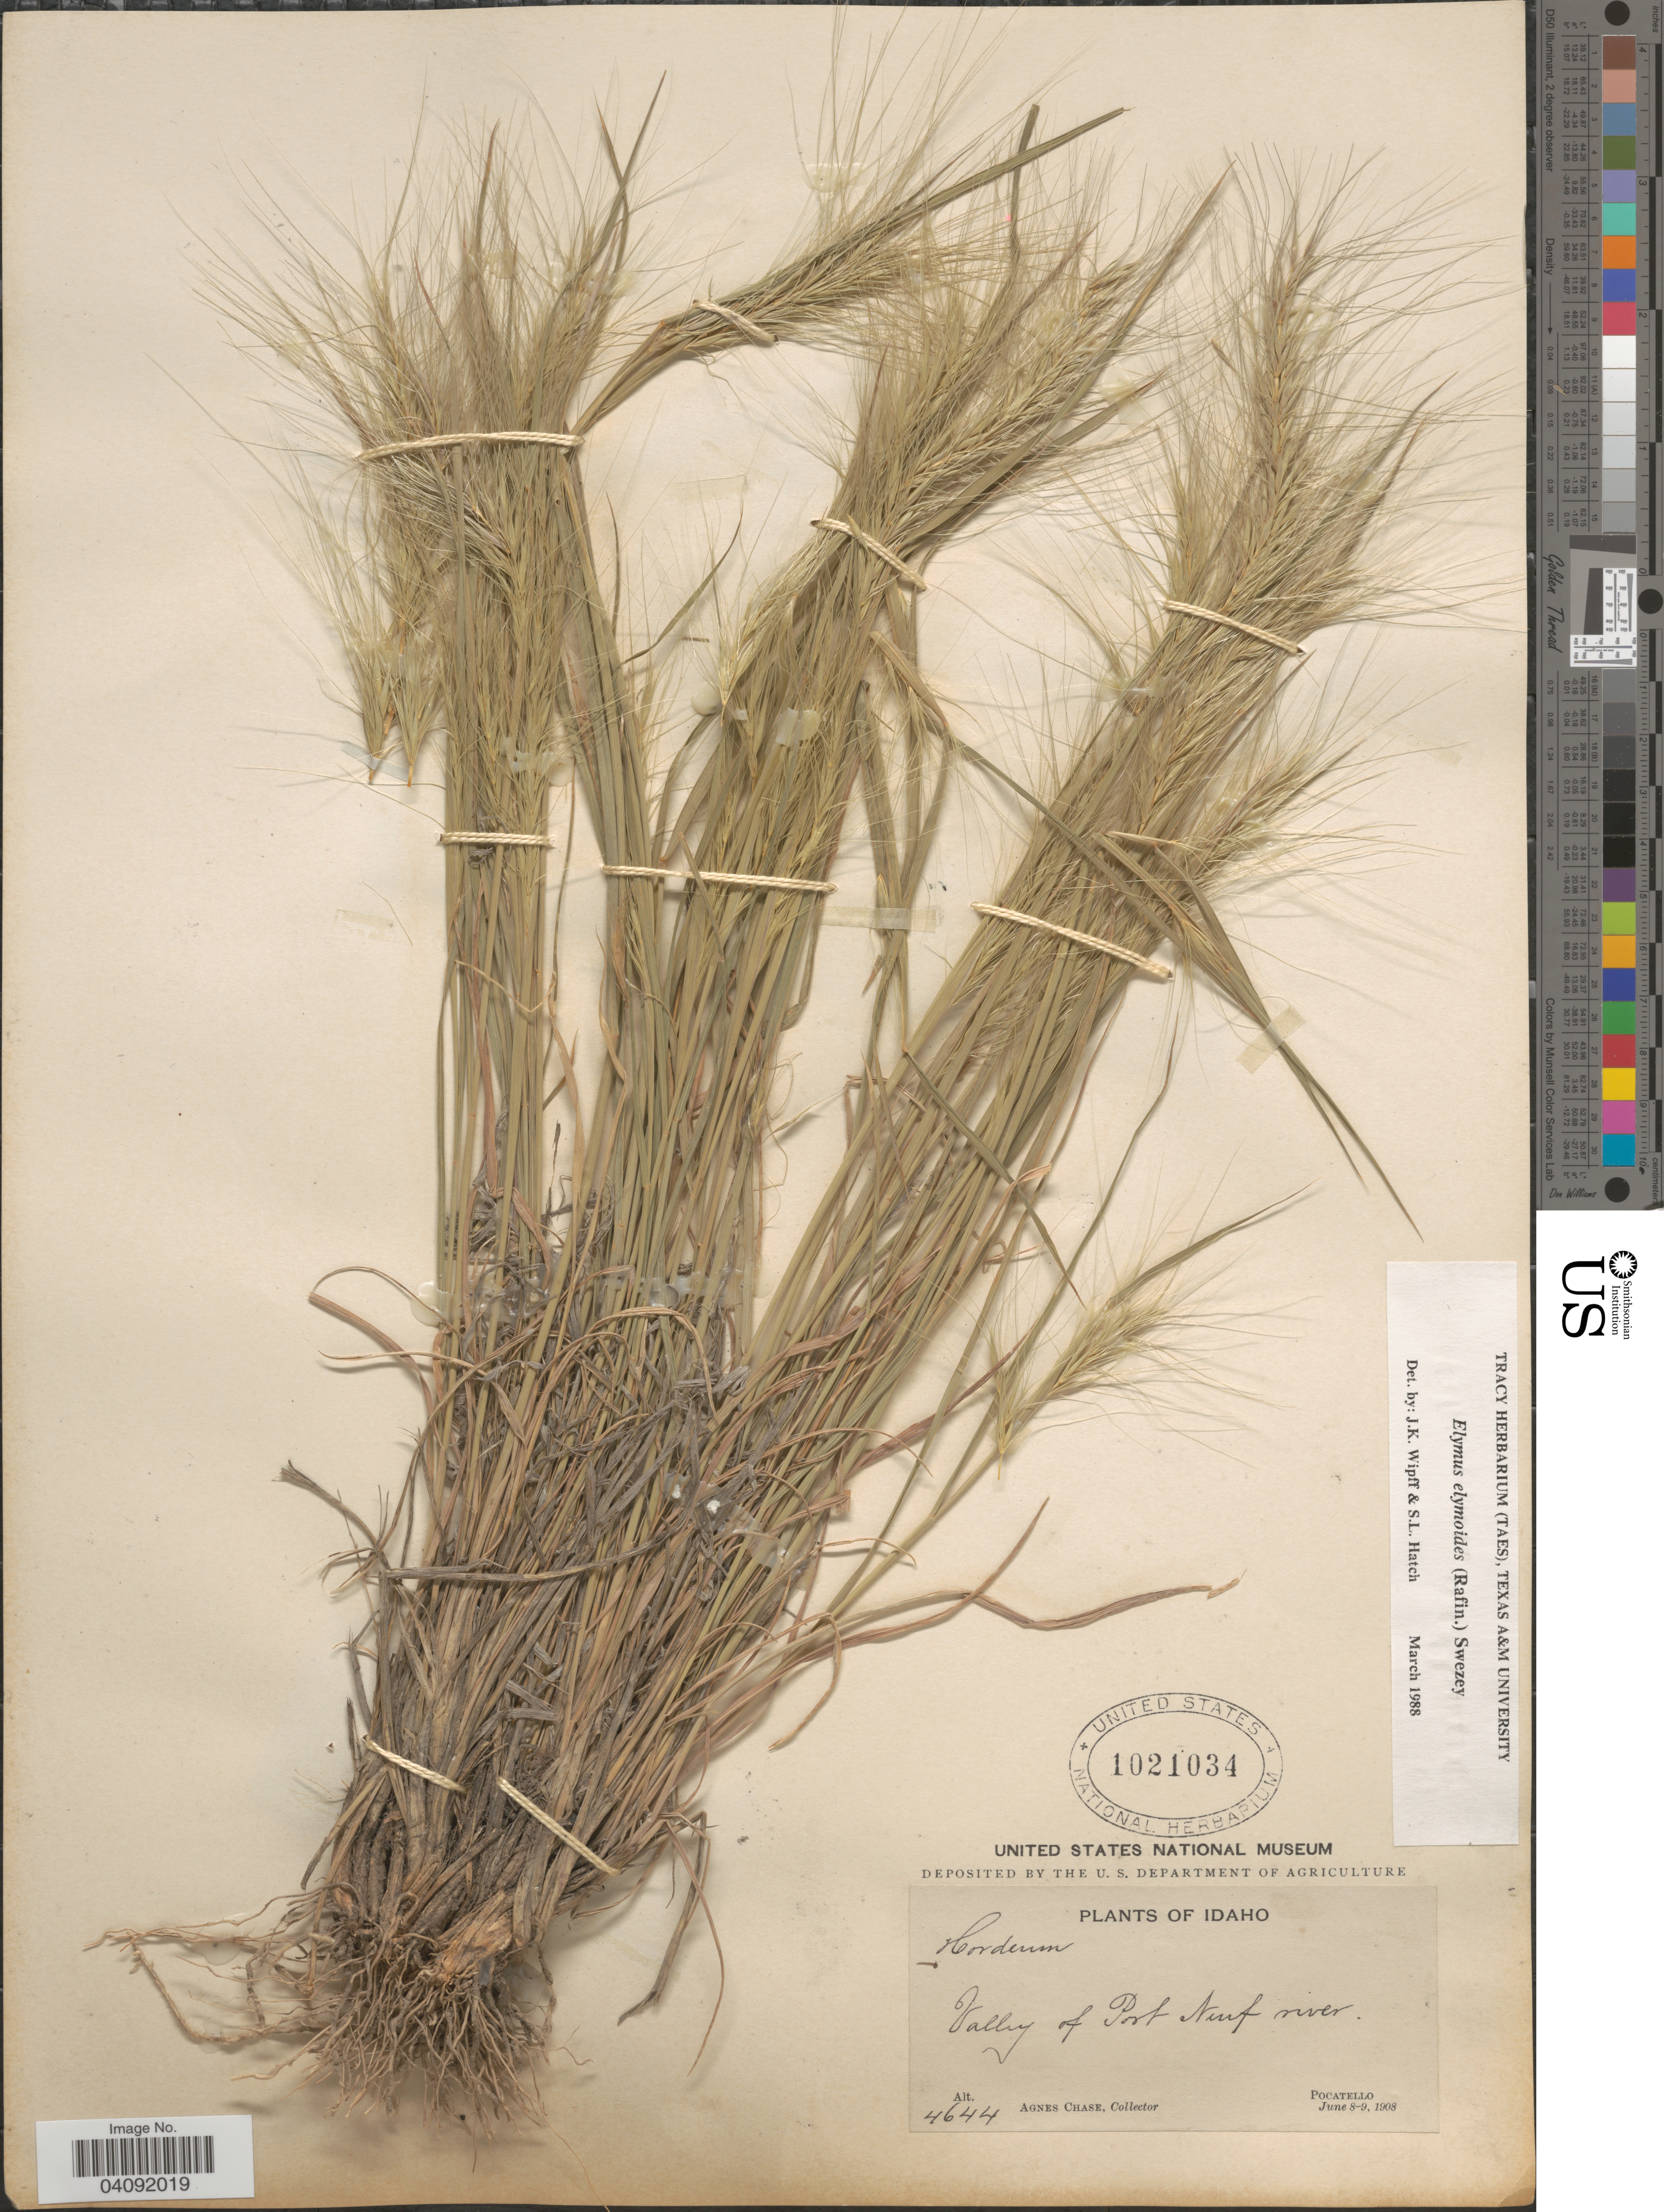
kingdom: Plantae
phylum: Tracheophyta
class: Liliopsida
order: Poales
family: Poaceae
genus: Elymus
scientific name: Elymus elymoides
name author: (Raf.) Swezey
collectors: A. Chase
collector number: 4644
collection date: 1908-06-08/1908-06-09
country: United States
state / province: Idaho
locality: Valley of Port Neuf river. Pocatello.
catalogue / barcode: US 1021034